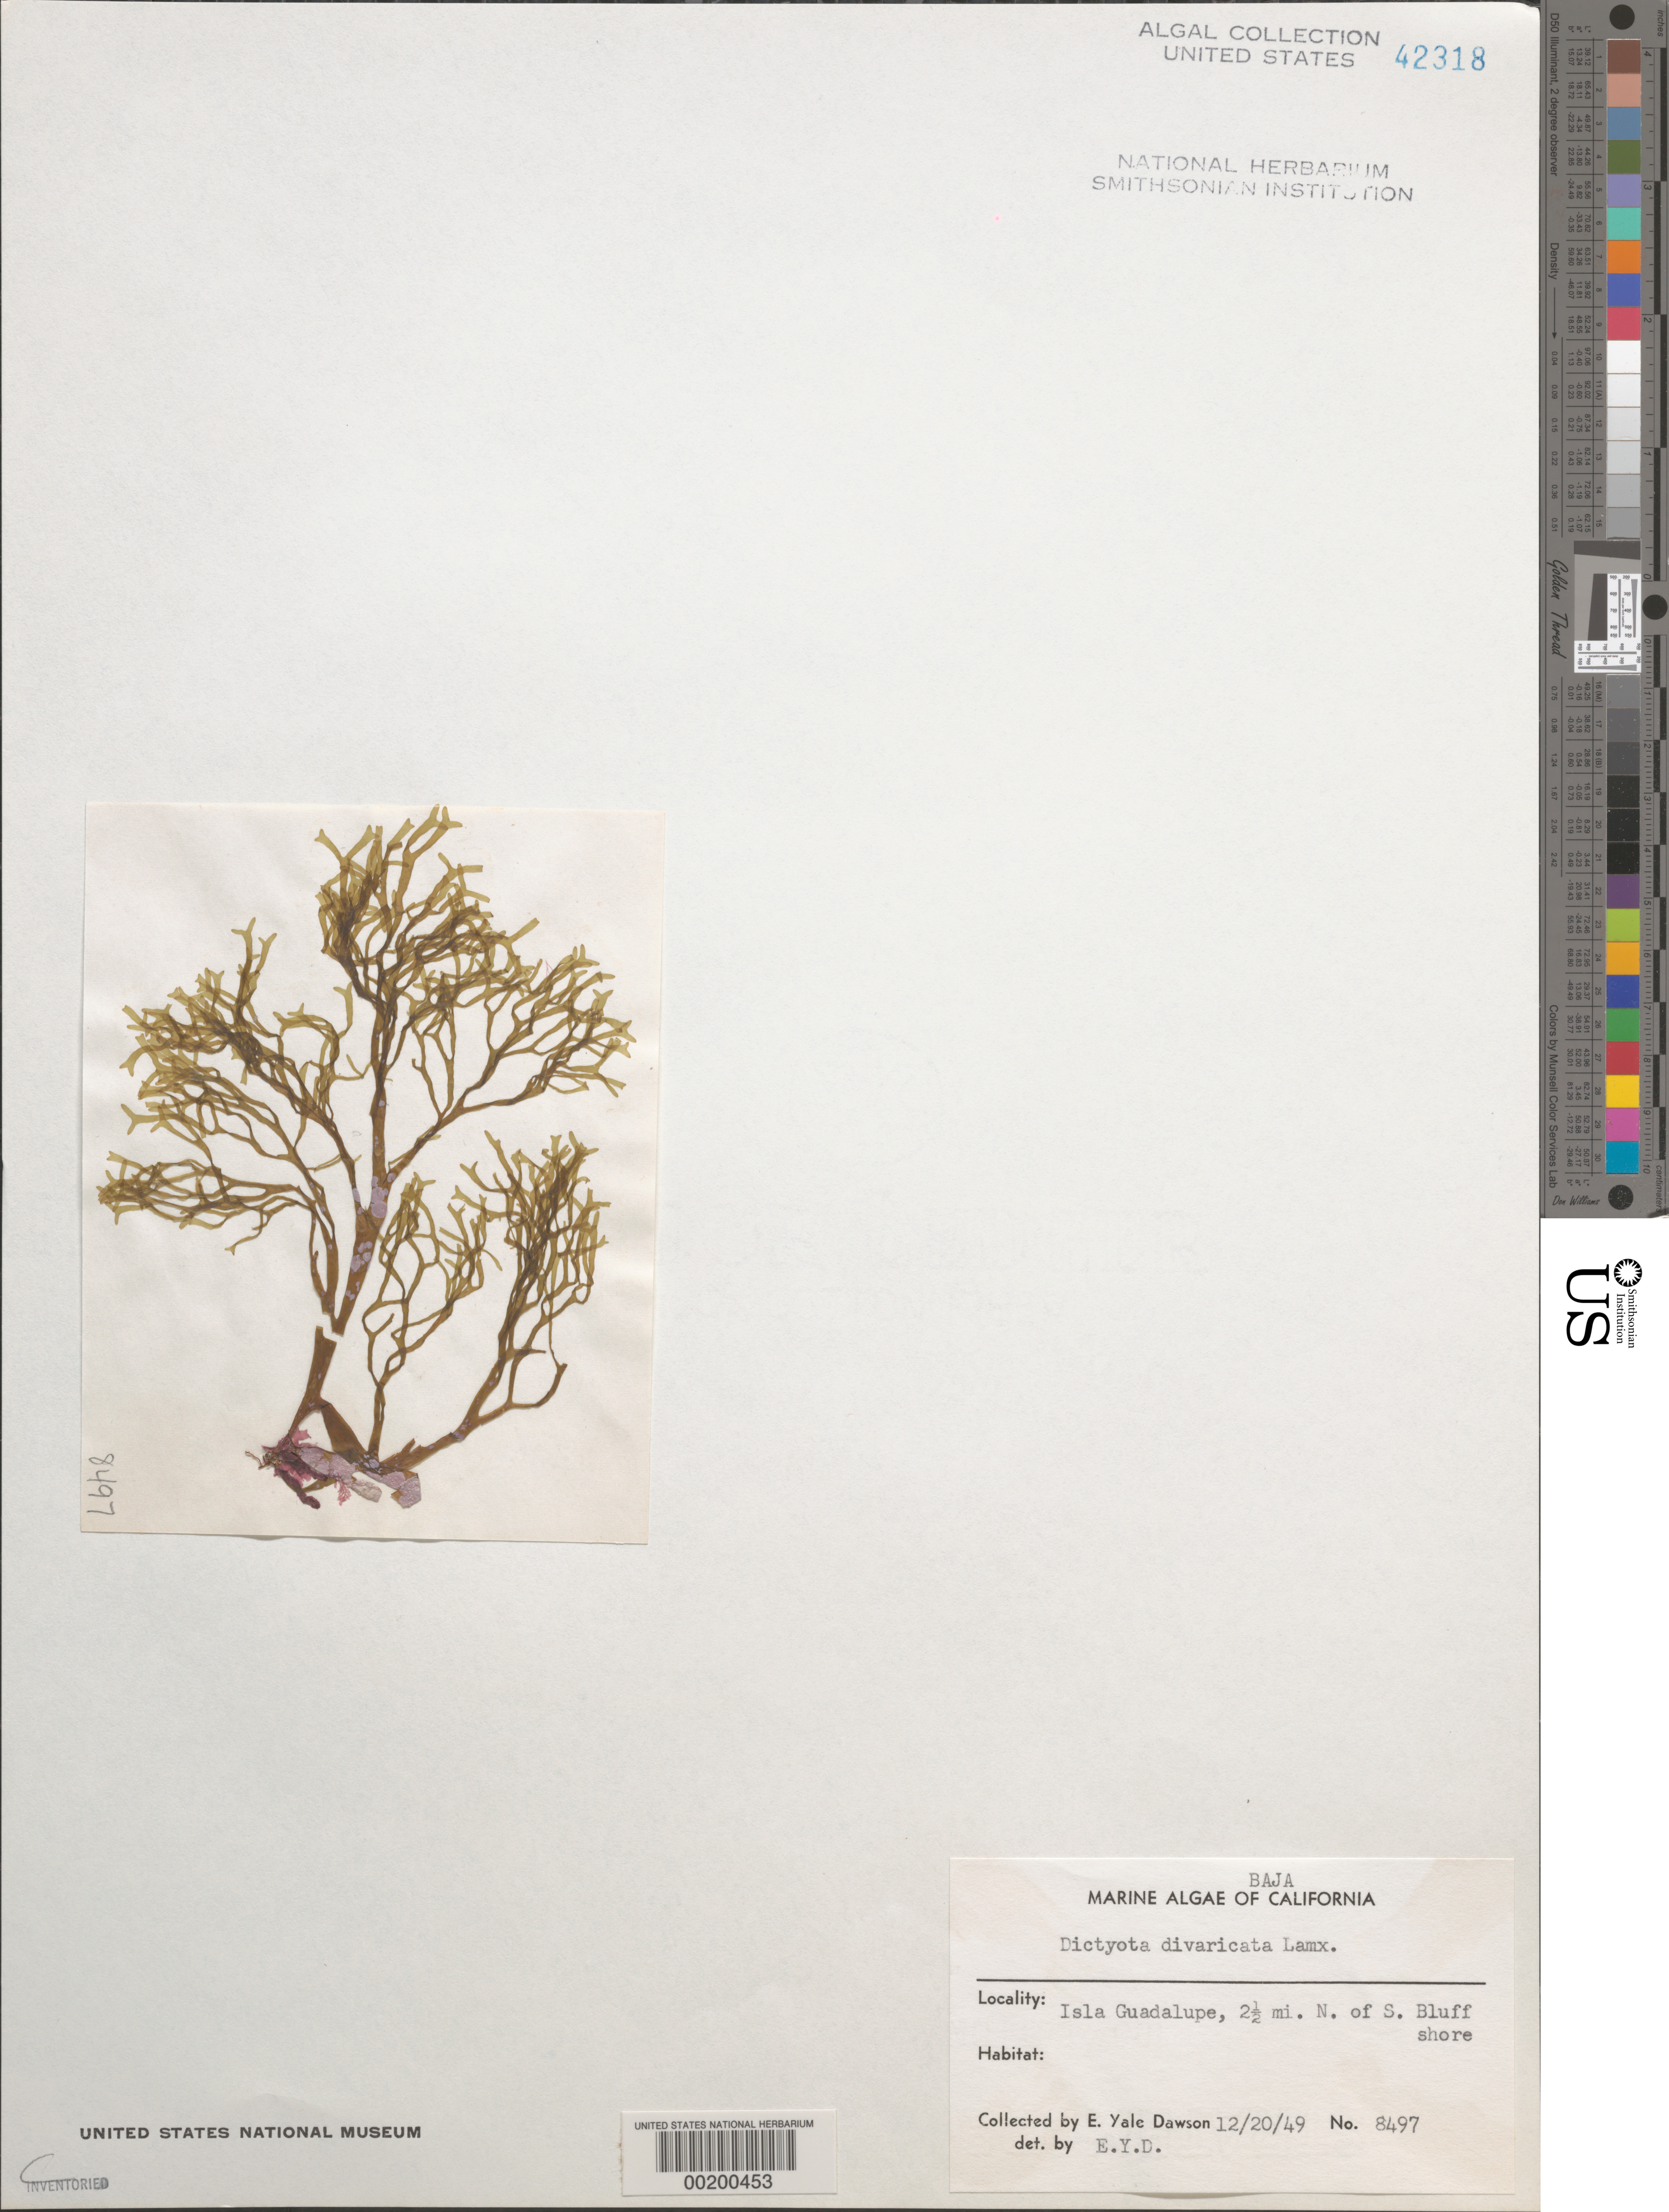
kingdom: Chromista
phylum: Ochrophyta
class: Phaeophyceae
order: Dictyotales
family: Dictyotaceae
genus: Dictyota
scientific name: Dictyota divaricata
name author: J.V.Lamouroux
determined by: Dawson, E. Y.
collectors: E. Y. Dawson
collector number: EYD 8497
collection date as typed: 20 Dec 1949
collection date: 1949-12-20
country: Mexico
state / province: Baja California Norte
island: Isla Guadalupe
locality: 2.5 miles north of South Bluff shore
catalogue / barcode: US 42318